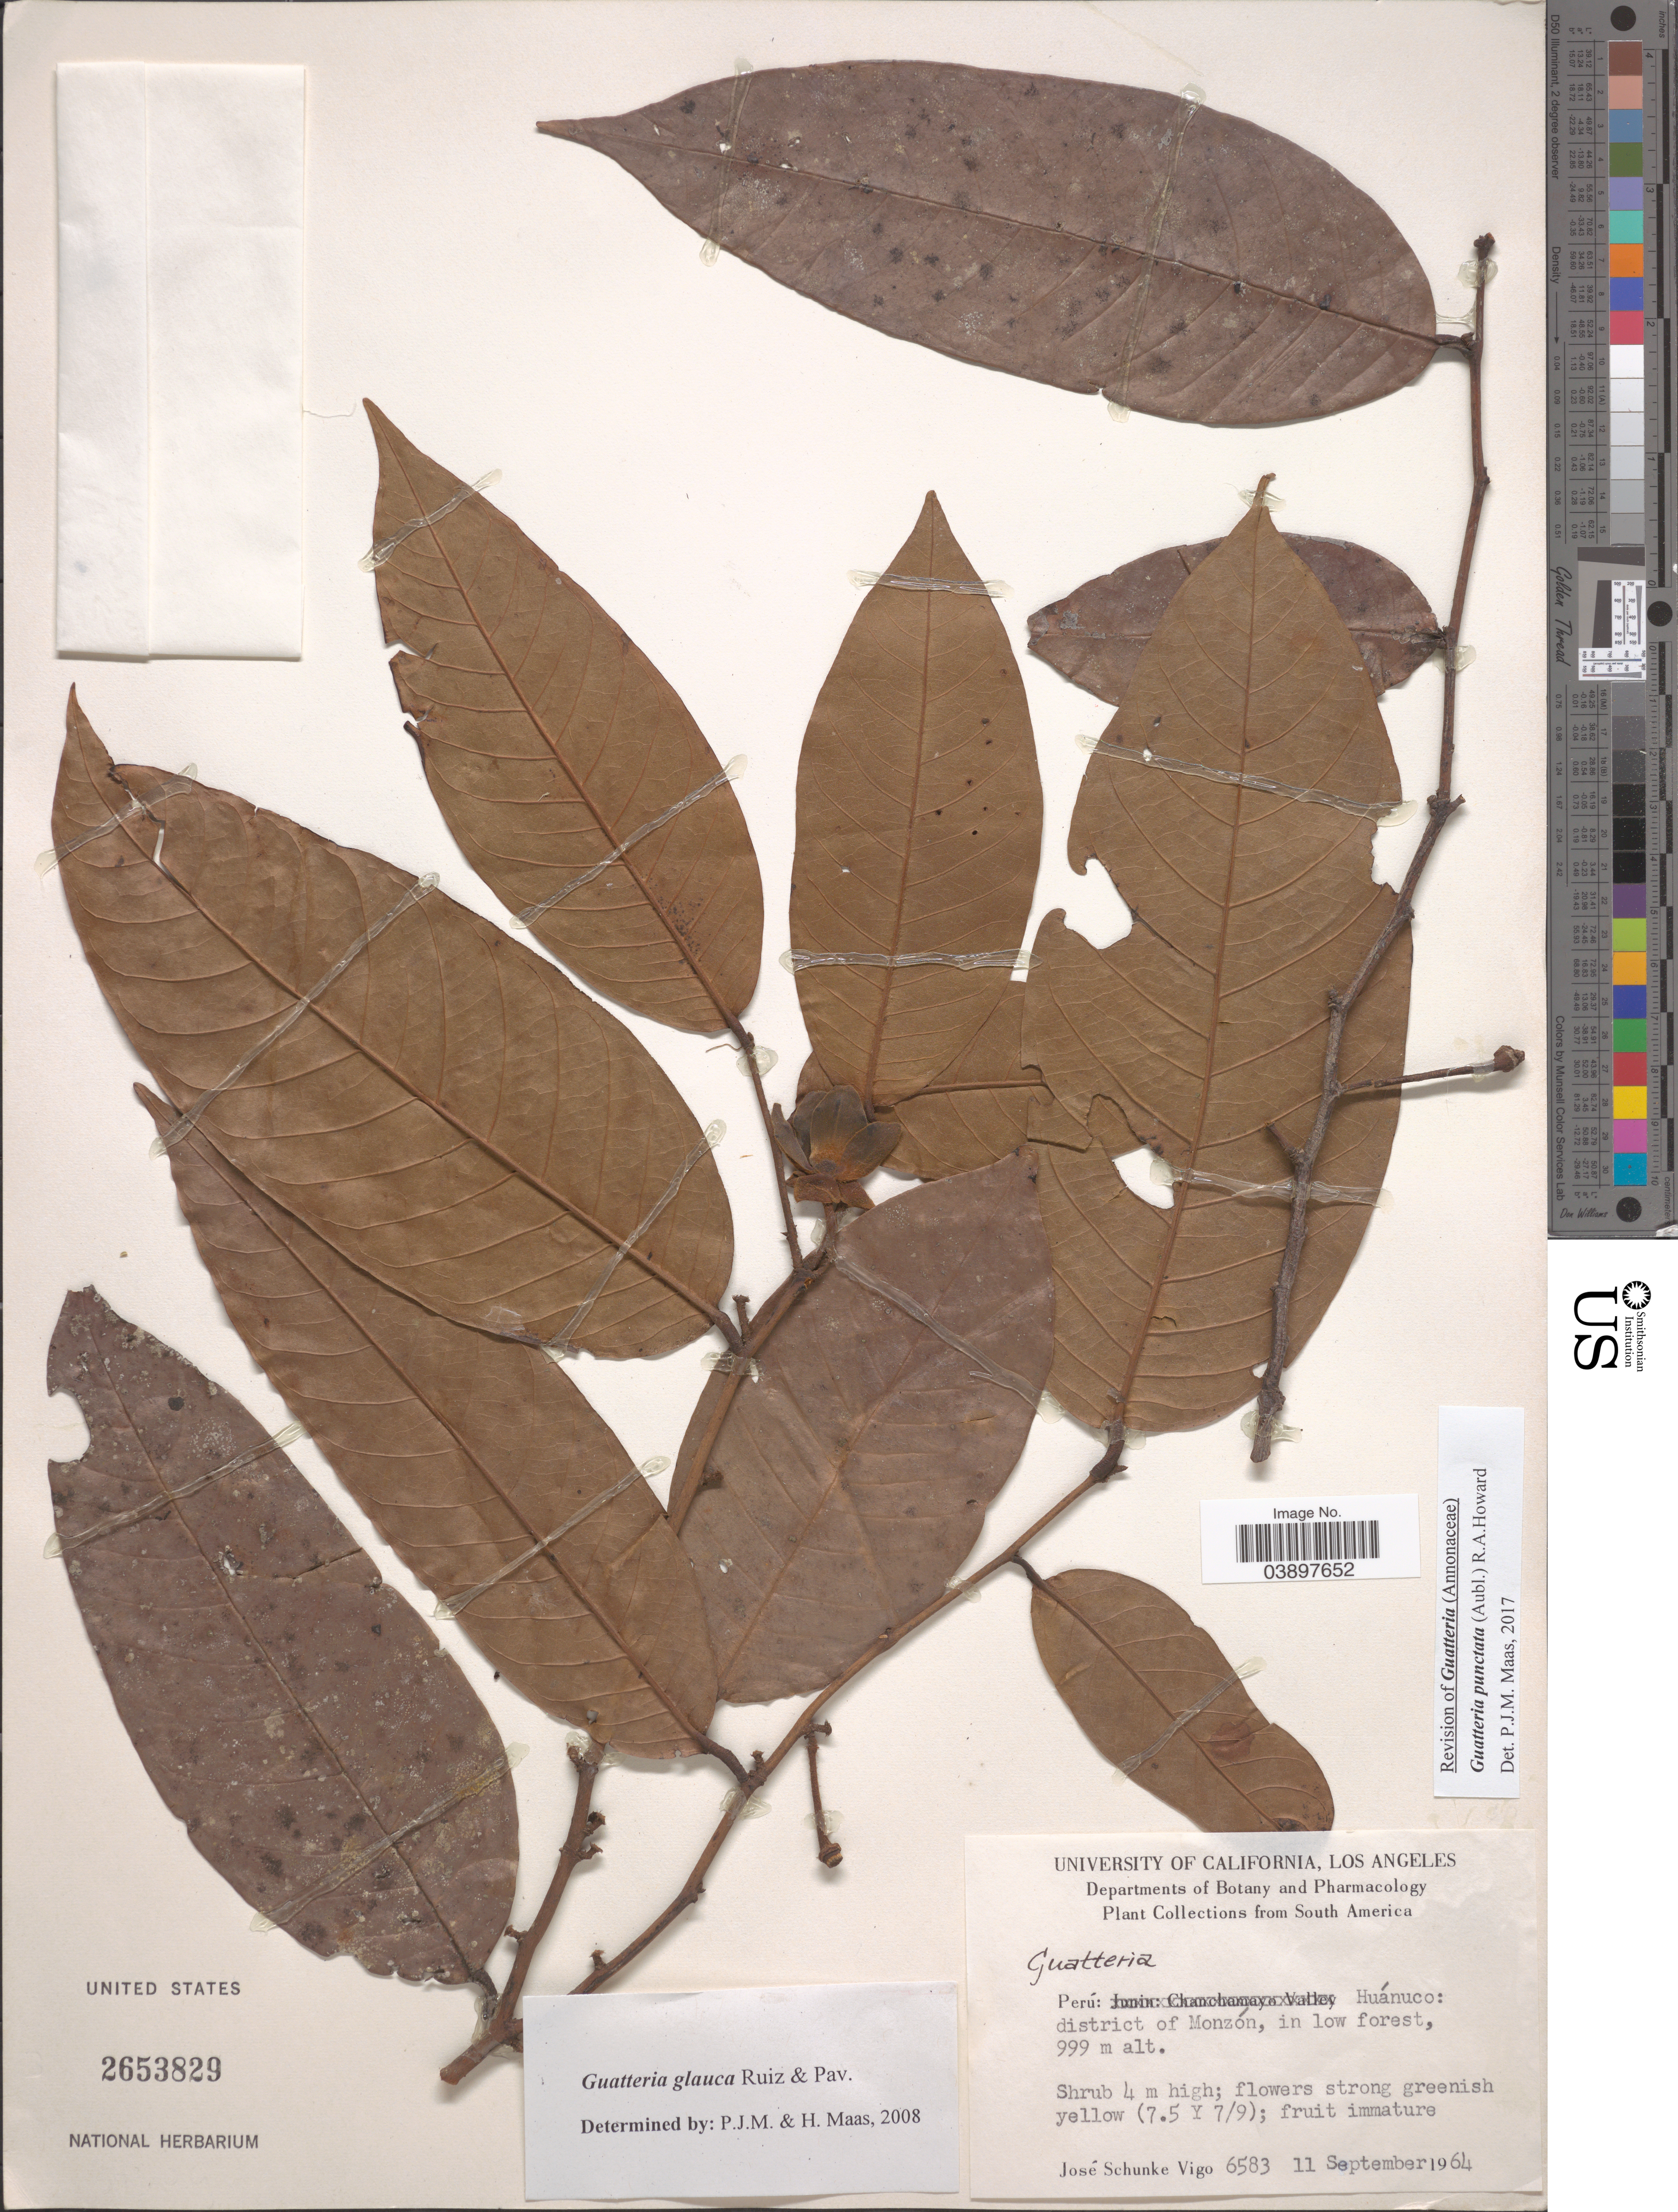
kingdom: Plantae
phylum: Tracheophyta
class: Magnoliopsida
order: Magnoliales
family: Annonaceae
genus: Guatteria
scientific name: Guatteria punctata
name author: (Aubl.) R.A. Howard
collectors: J. Schunke Vigo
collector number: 6583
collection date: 1964-09-11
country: Peru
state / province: Huánuco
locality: District of Monzón.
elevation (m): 999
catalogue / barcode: US 2653829